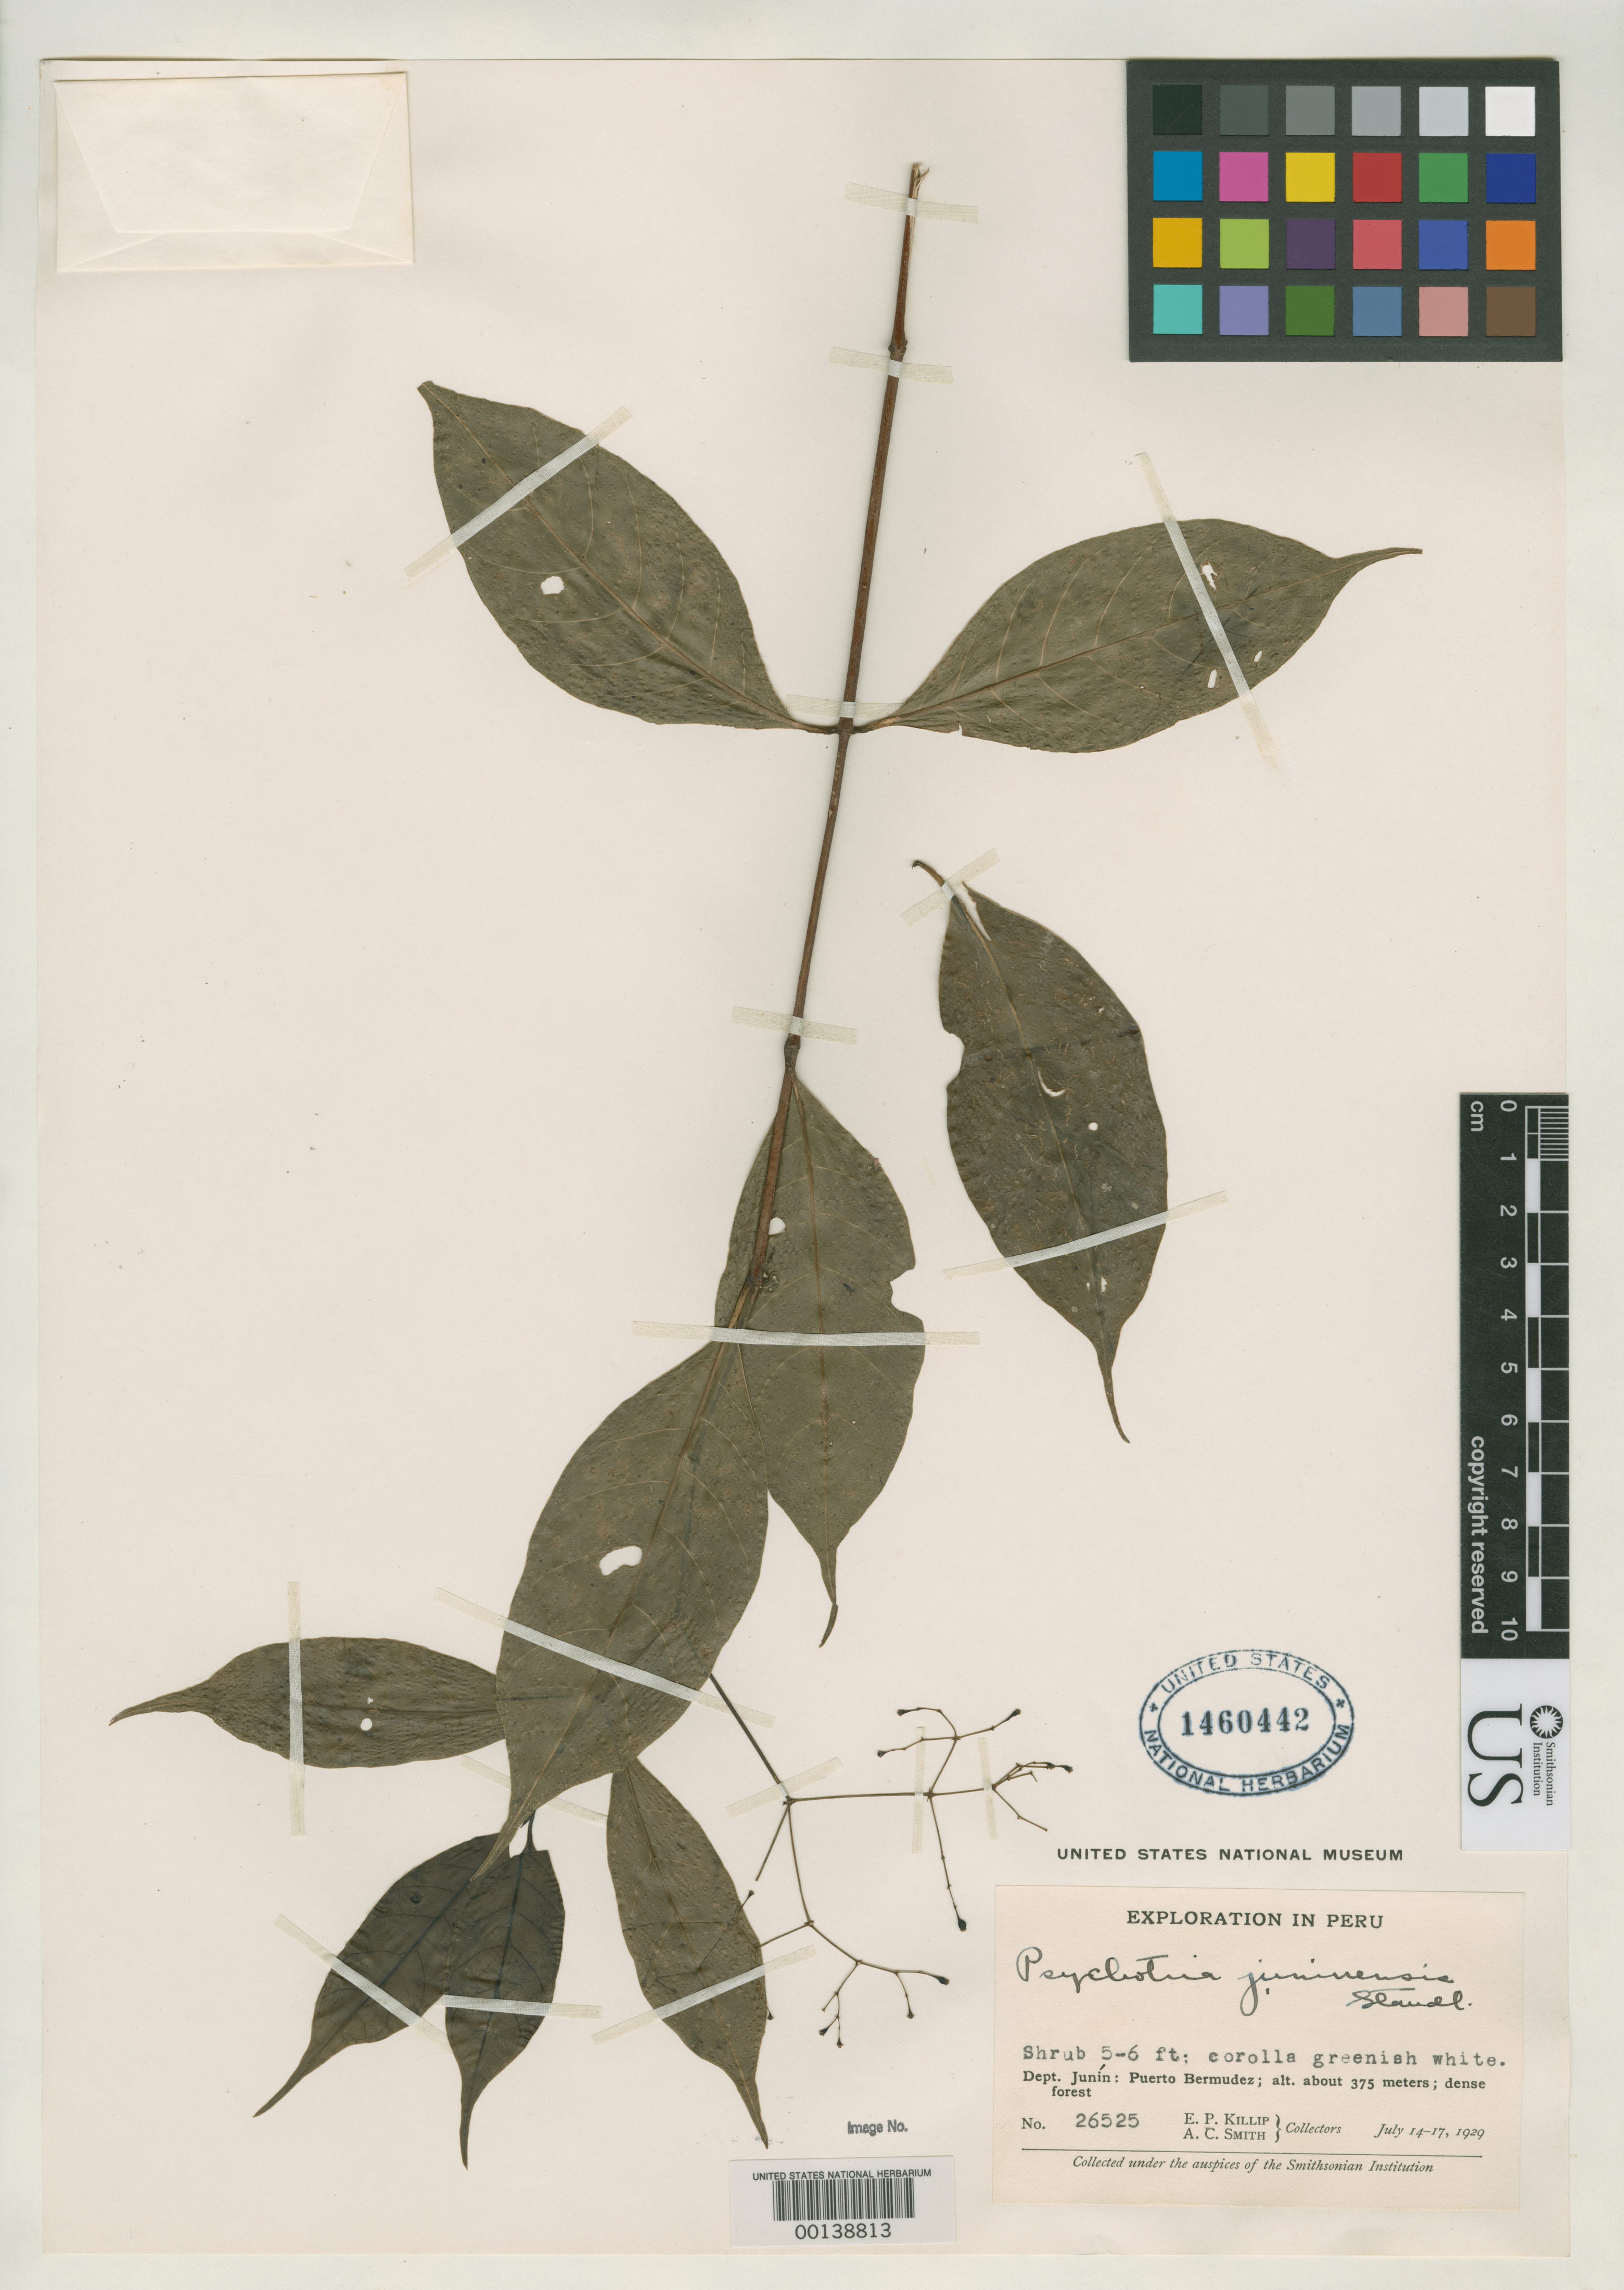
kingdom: Plantae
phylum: Tracheophyta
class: Magnoliopsida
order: Gentianales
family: Rubiaceae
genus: Psychotria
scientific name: Psychotria juninensis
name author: Standl.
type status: Isotype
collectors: E. P. Killip & A. C. Smith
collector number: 26525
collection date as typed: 14 Jul 1929 to 17 Jul 1929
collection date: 1929-07-14/1929-07-17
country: Peru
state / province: Junín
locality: Puerto Bermudez.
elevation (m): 375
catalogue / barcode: US 1460442